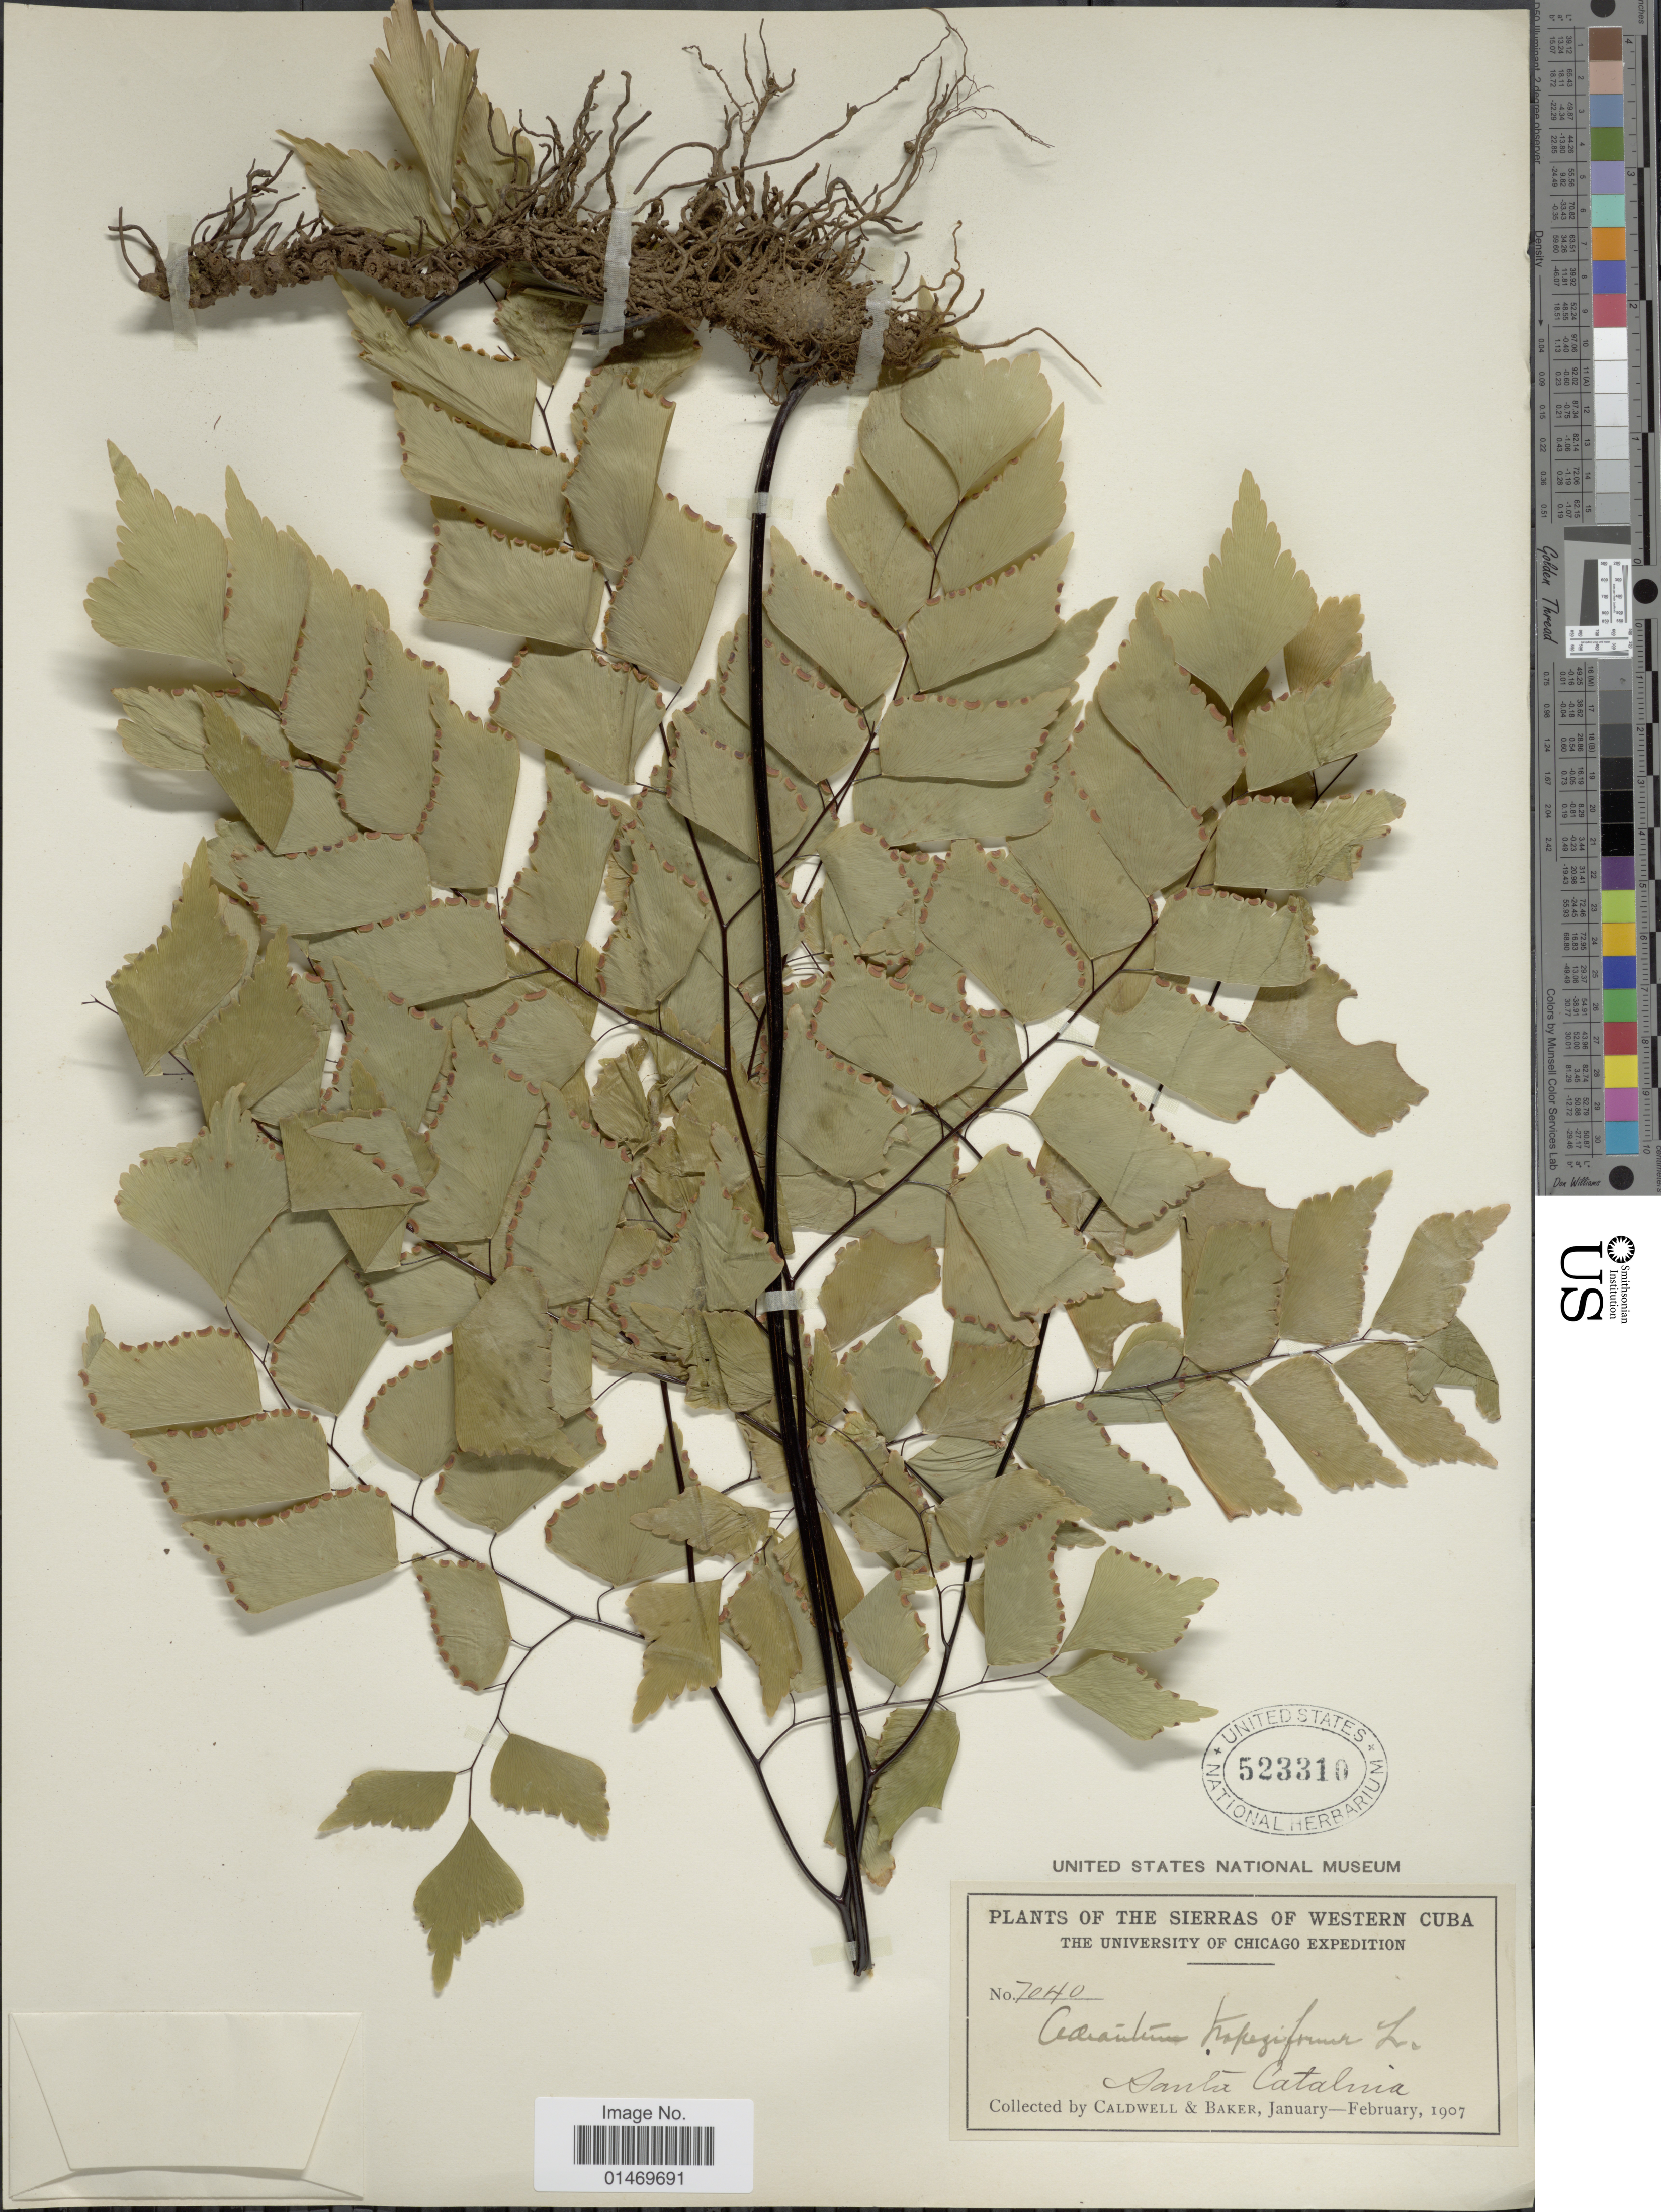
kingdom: Plantae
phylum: Tracheophyta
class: Polypodiopsida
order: Polypodiales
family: Pteridaceae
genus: Adiantum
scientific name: Adiantum trapeziforme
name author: L.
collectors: -. Caldwell & -- Baker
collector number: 7040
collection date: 1907-01/1907-02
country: Cuba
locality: Cuba, the Sierras of Western Cuba.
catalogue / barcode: US 523310